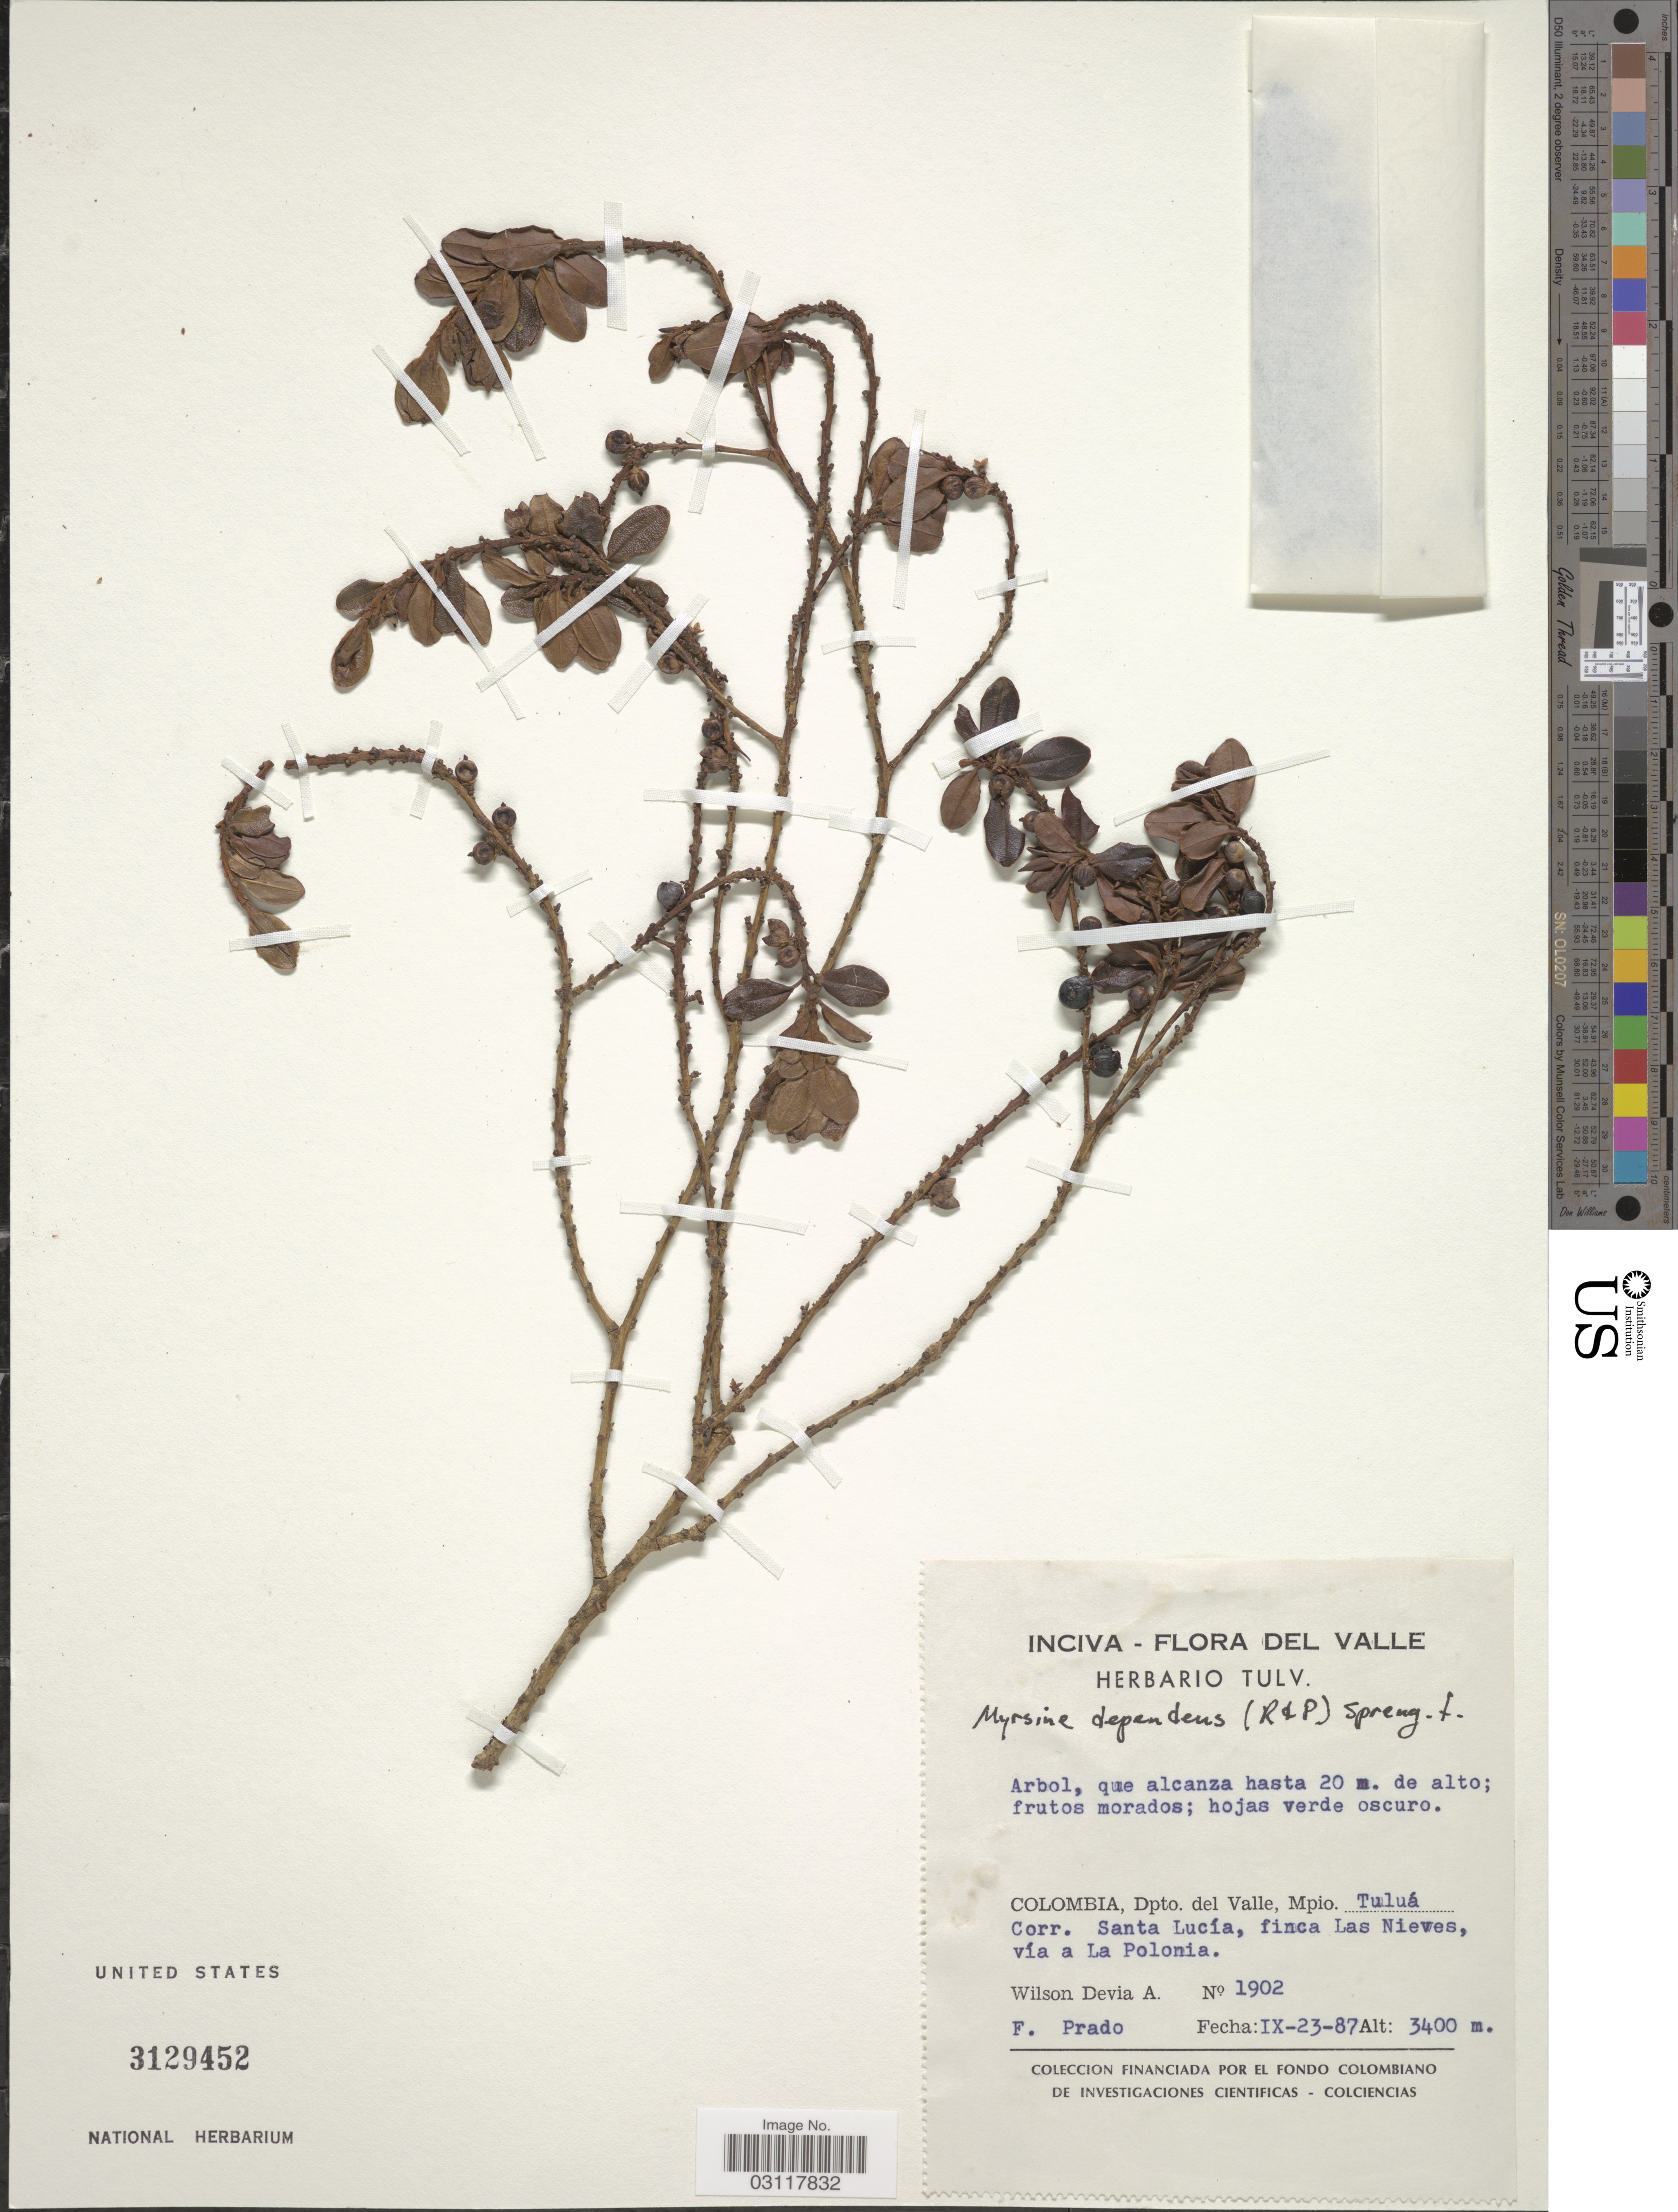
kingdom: Plantae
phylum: Tracheophyta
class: Magnoliopsida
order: Ericales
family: Primulaceae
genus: Rapanea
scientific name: Rapanea dependens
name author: (Ruiz & Pav.) Mez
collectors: W. Devia A. & F. Prado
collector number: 1902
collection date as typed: Transcribed d/m/y: 23/9/87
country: Colombia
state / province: Valle del Cauca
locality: Dpto. del Valle, Mpio. Tuluá Corr. Santa Lucía, finca Las Nieves, vía a La Polonia.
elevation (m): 3400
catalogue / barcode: US 3129452